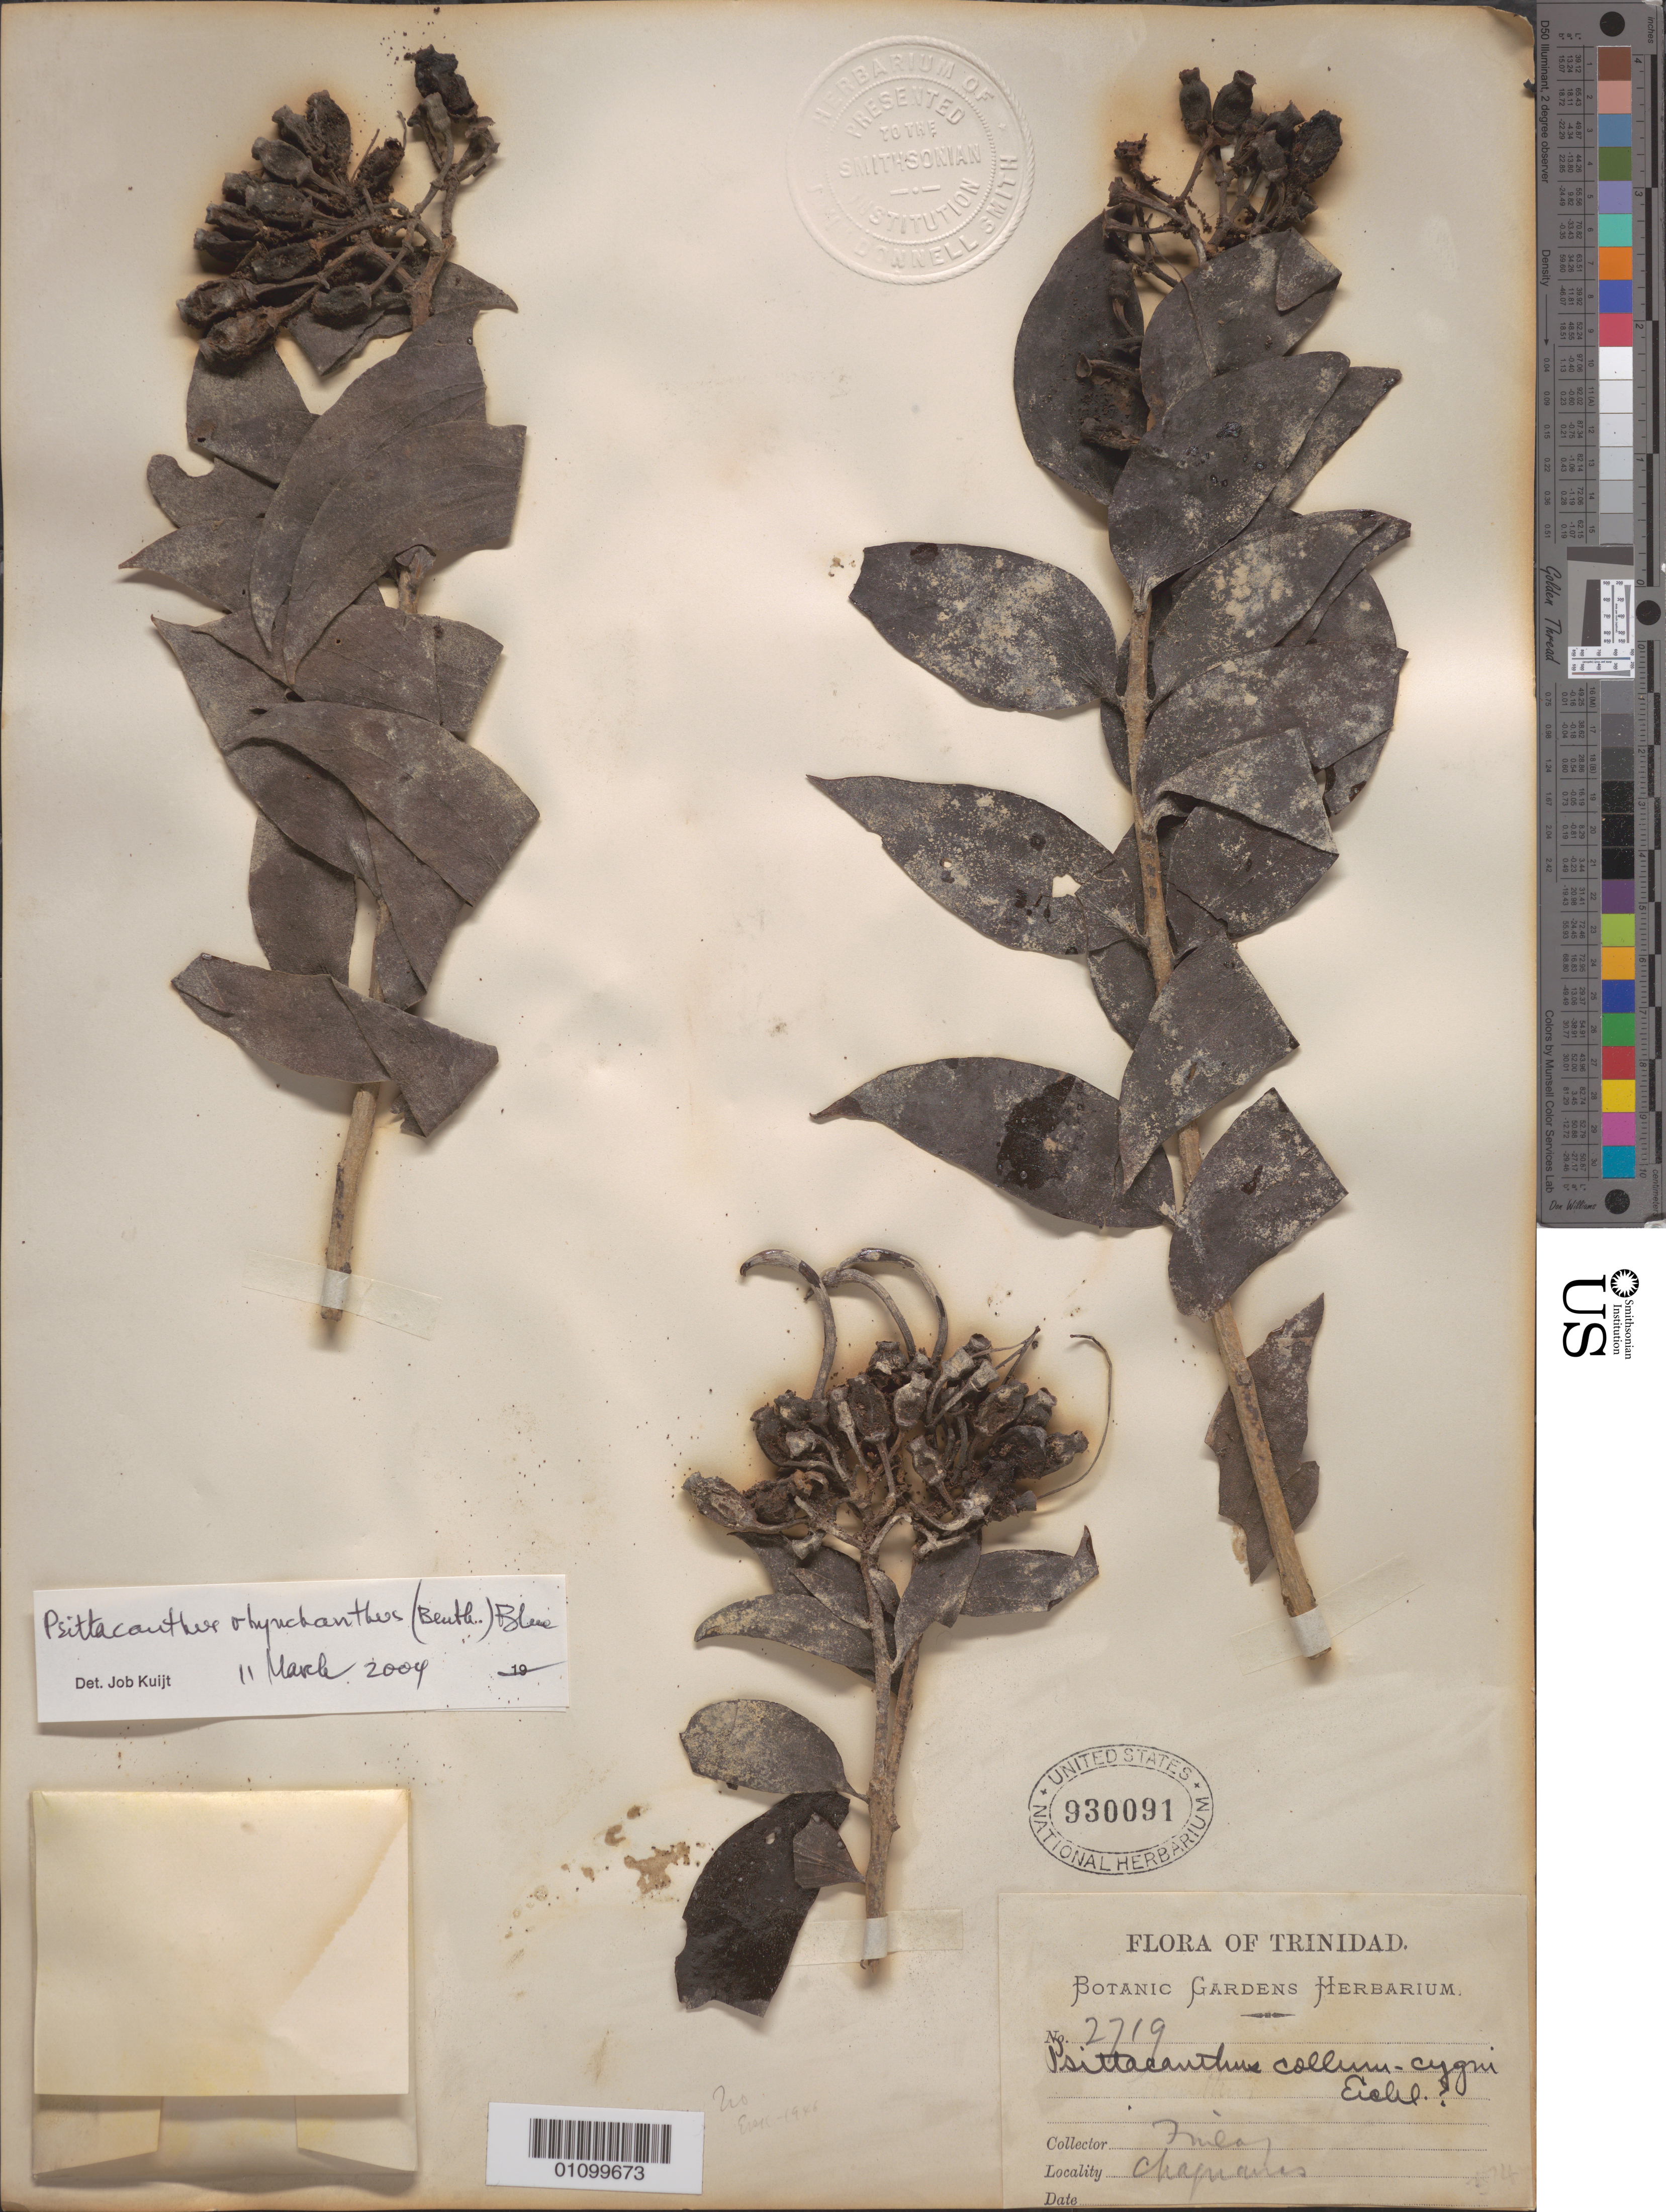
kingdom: Plantae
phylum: Tracheophyta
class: Magnoliopsida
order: Santalales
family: Loranthaceae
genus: Psittacanthus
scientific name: Psittacanthus rhynchanthus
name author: (Benth.) Kuijt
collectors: -. Finlay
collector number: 2719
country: Trinidad and Tobago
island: Trinidad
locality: Chaguanas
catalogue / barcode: US 930091